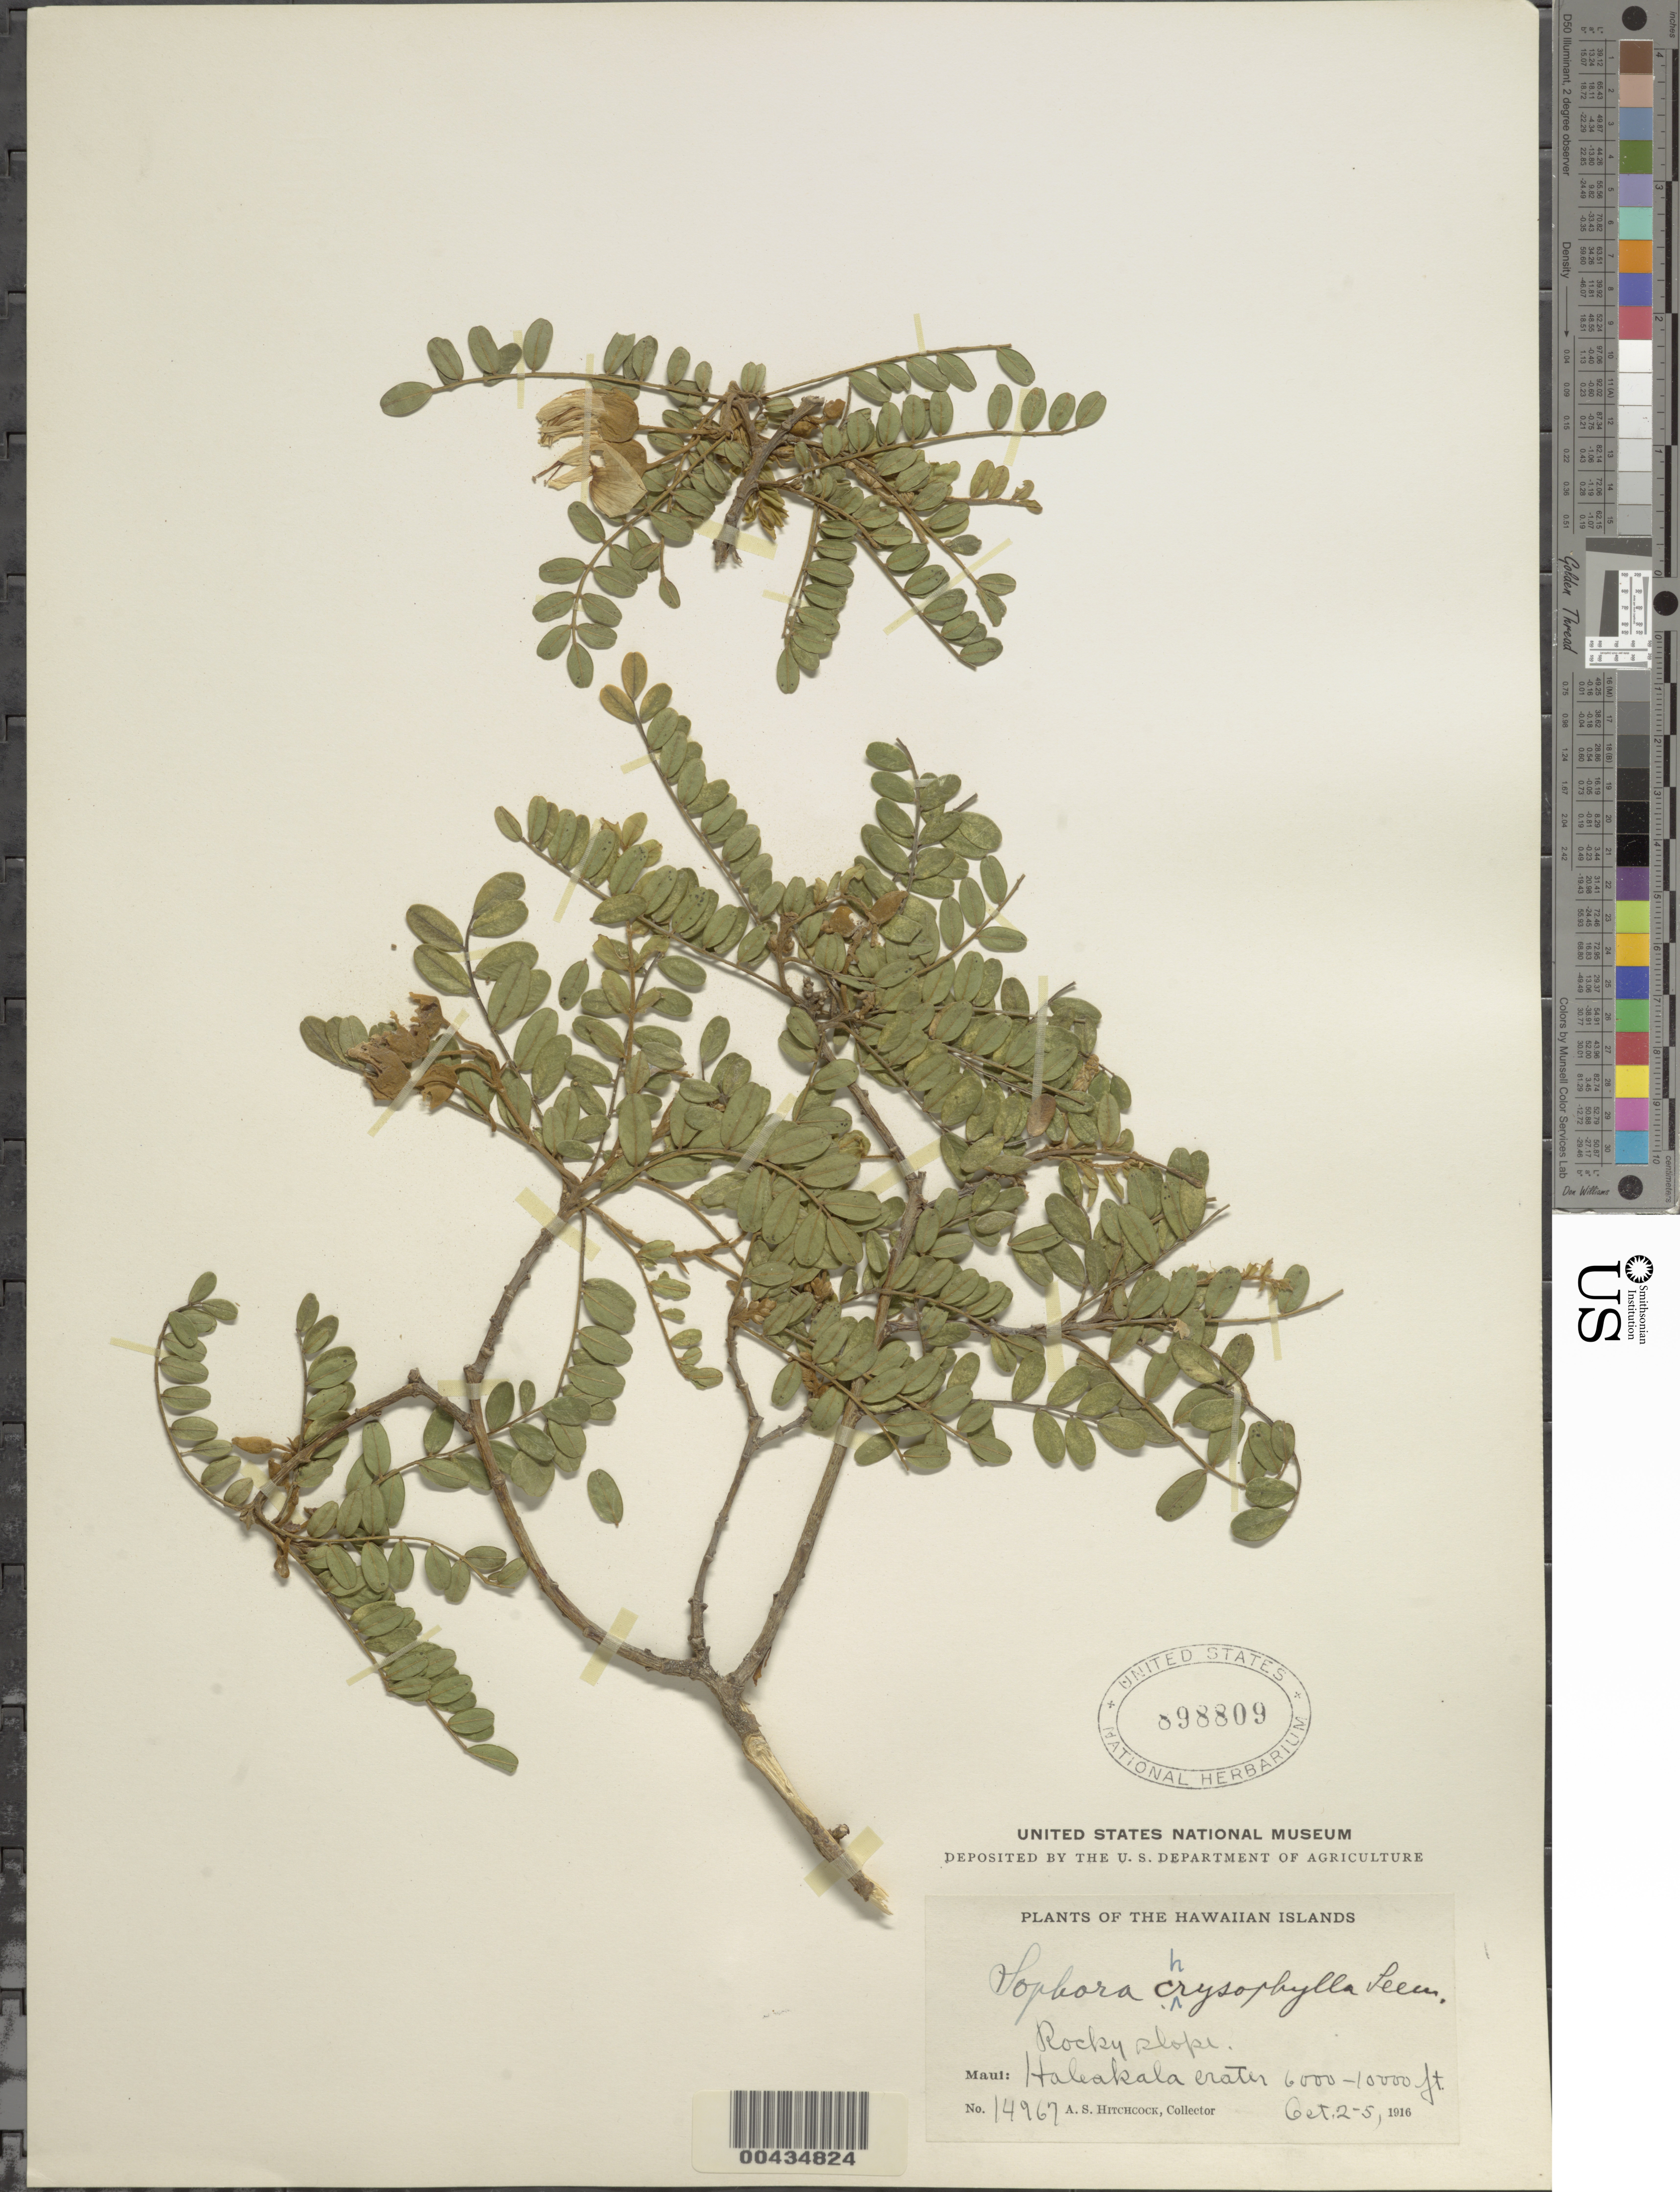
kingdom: Plantae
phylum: Tracheophyta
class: Magnoliopsida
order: Fabales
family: Fabaceae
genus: Sophora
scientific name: Sophora chrysophylla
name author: (Salisb.) Seem.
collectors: A. S. Hitchcock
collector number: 14967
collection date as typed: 2 Oct 1916 to 5 Oct 1916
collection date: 1916-10-02/1916-10-05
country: United States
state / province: Hawaii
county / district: Maui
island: Maui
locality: Haleakala Crater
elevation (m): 1829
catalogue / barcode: US 898809